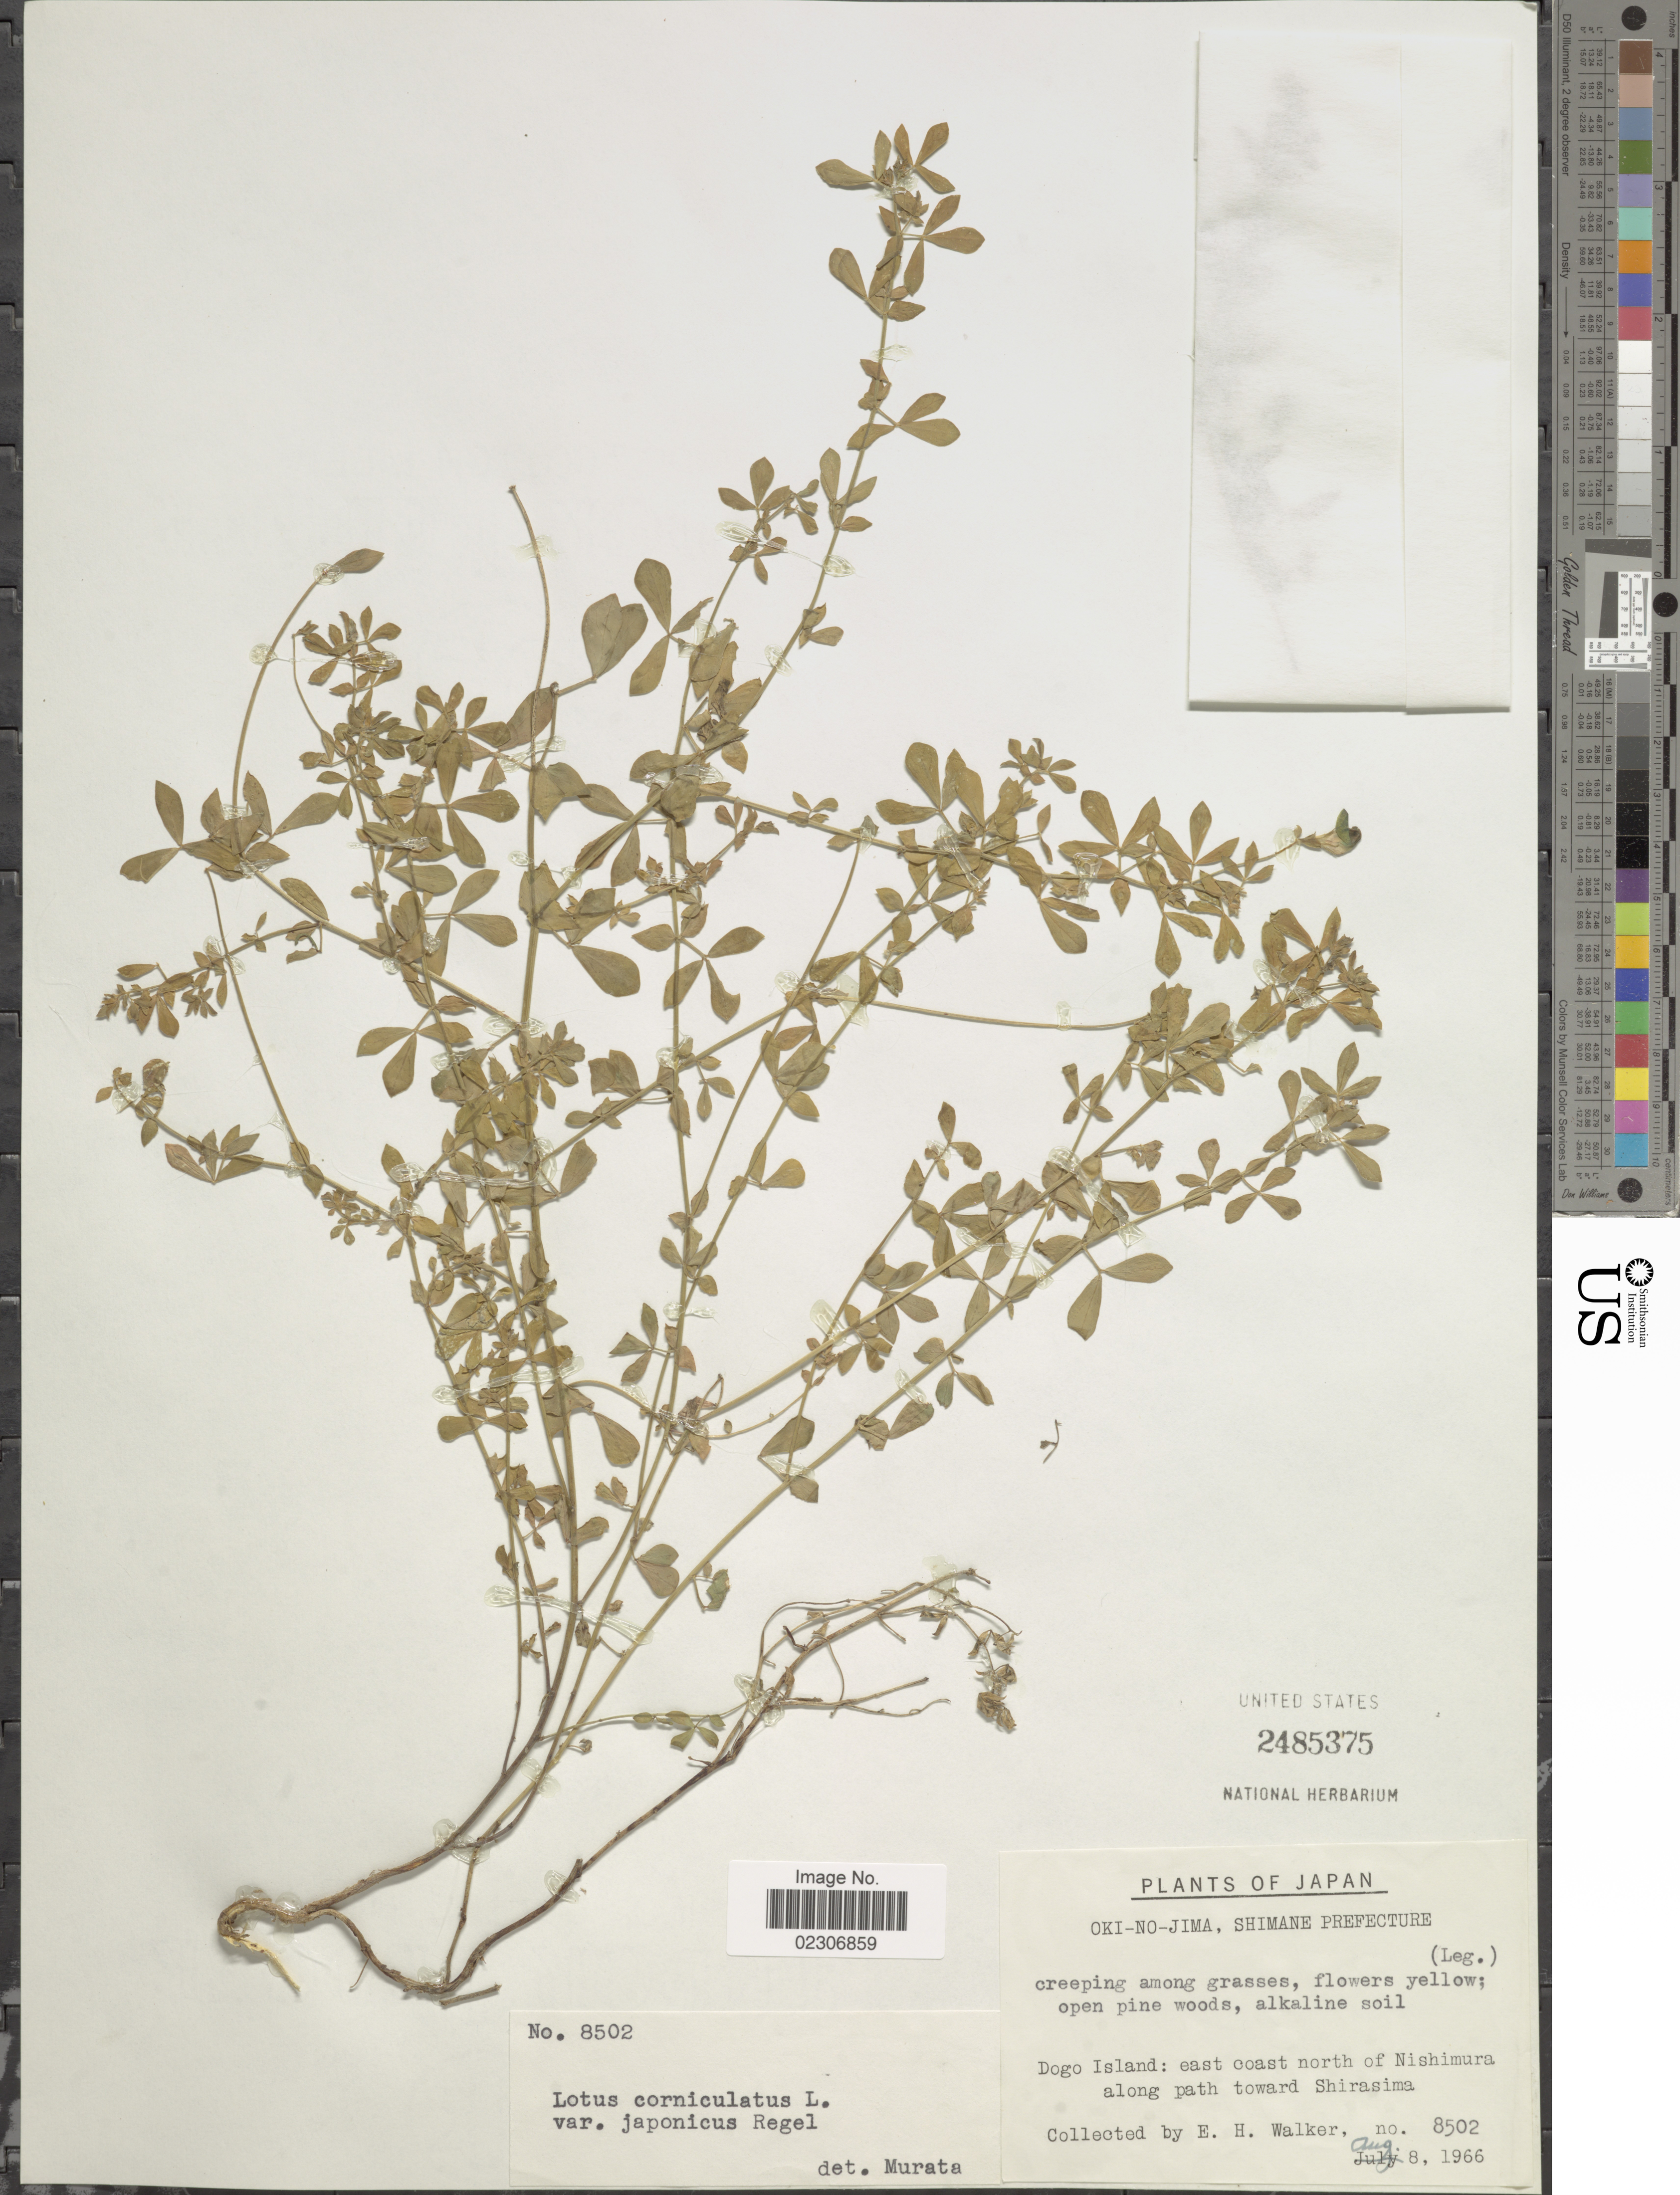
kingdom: Plantae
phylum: Tracheophyta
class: Magnoliopsida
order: Fabales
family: Fabaceae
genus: Lotus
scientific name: Lotus corniculatus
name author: L.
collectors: E. H. Walker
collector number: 8502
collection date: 1966-08-08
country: Japan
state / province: Okinawa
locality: Japan, Dogo Island: east coast north of Nishimura along path toward Shirasima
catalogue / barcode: US 2485375